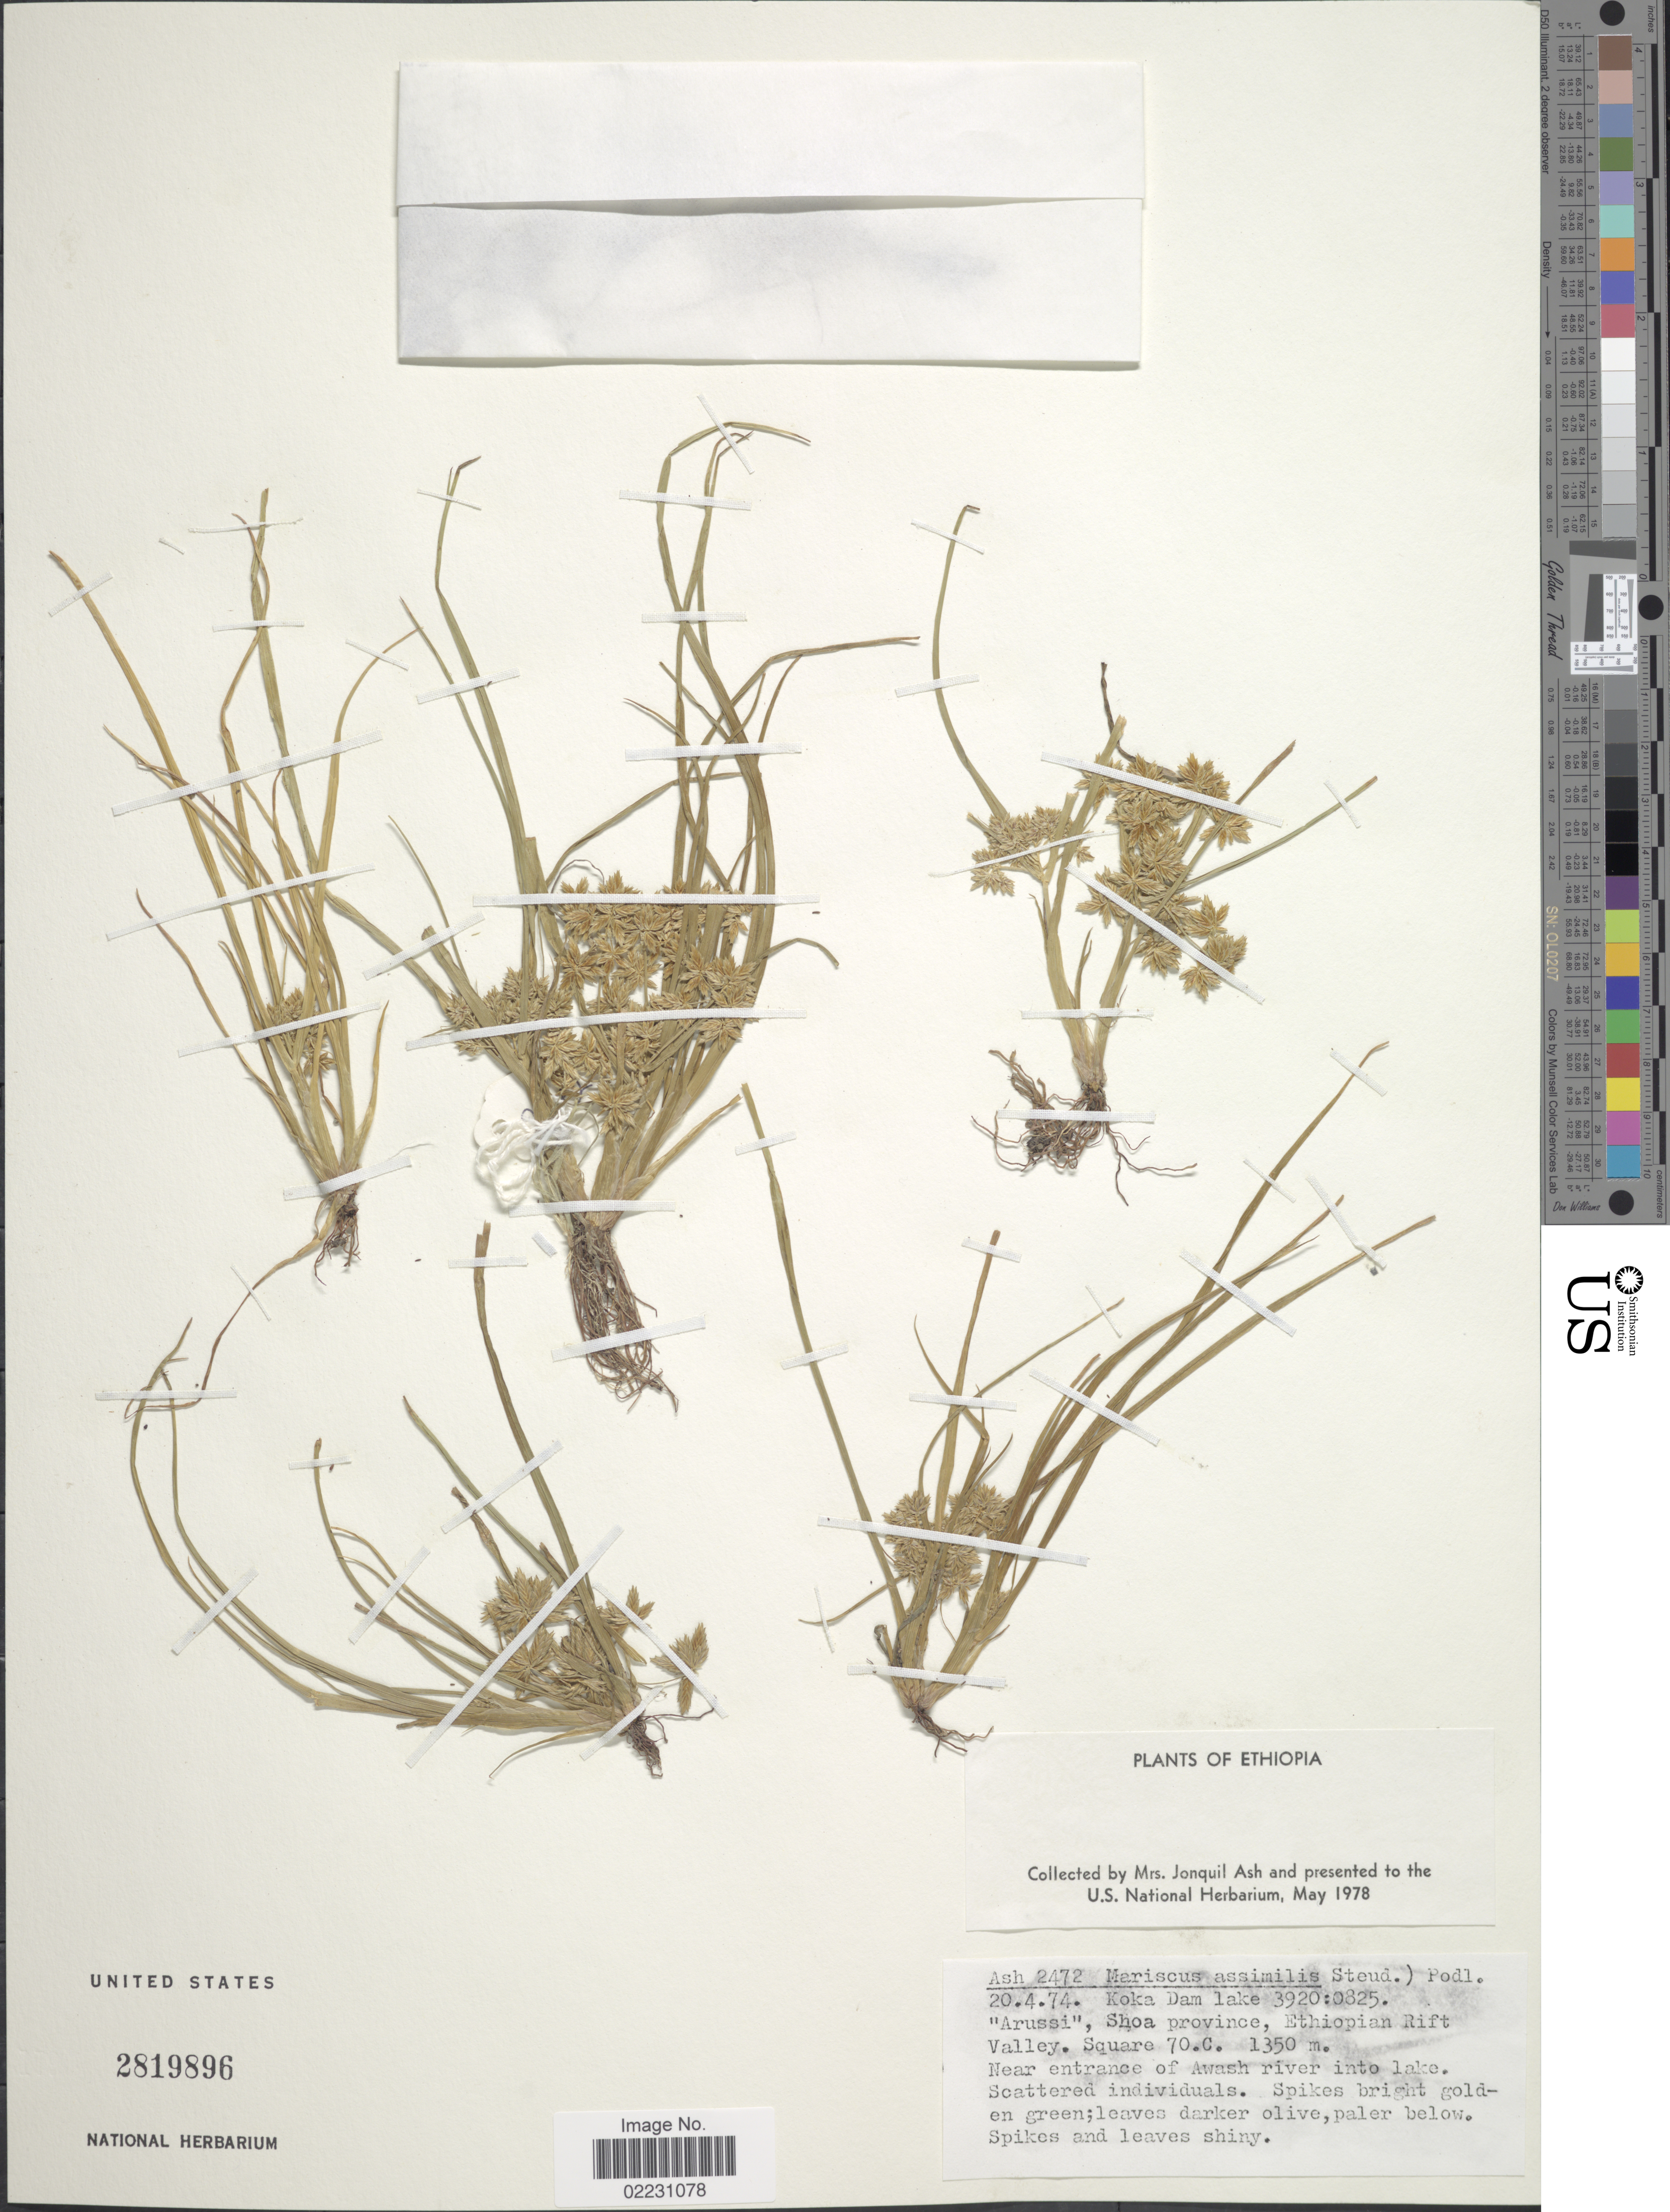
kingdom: Plantae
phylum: Tracheophyta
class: Liliopsida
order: Poales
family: Cyperaceae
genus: Cyperus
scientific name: Cyperus assimilis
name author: Steud.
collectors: -. Ash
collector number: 2472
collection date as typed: Transcribed d/m/y: 20/4/74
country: Eritrea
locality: Koka Dam lake 3920:0825. "Arussi", Shoa province, Ethiopia Rift Valley. Near entrance of Awash river into place.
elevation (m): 1350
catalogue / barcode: US 2819896